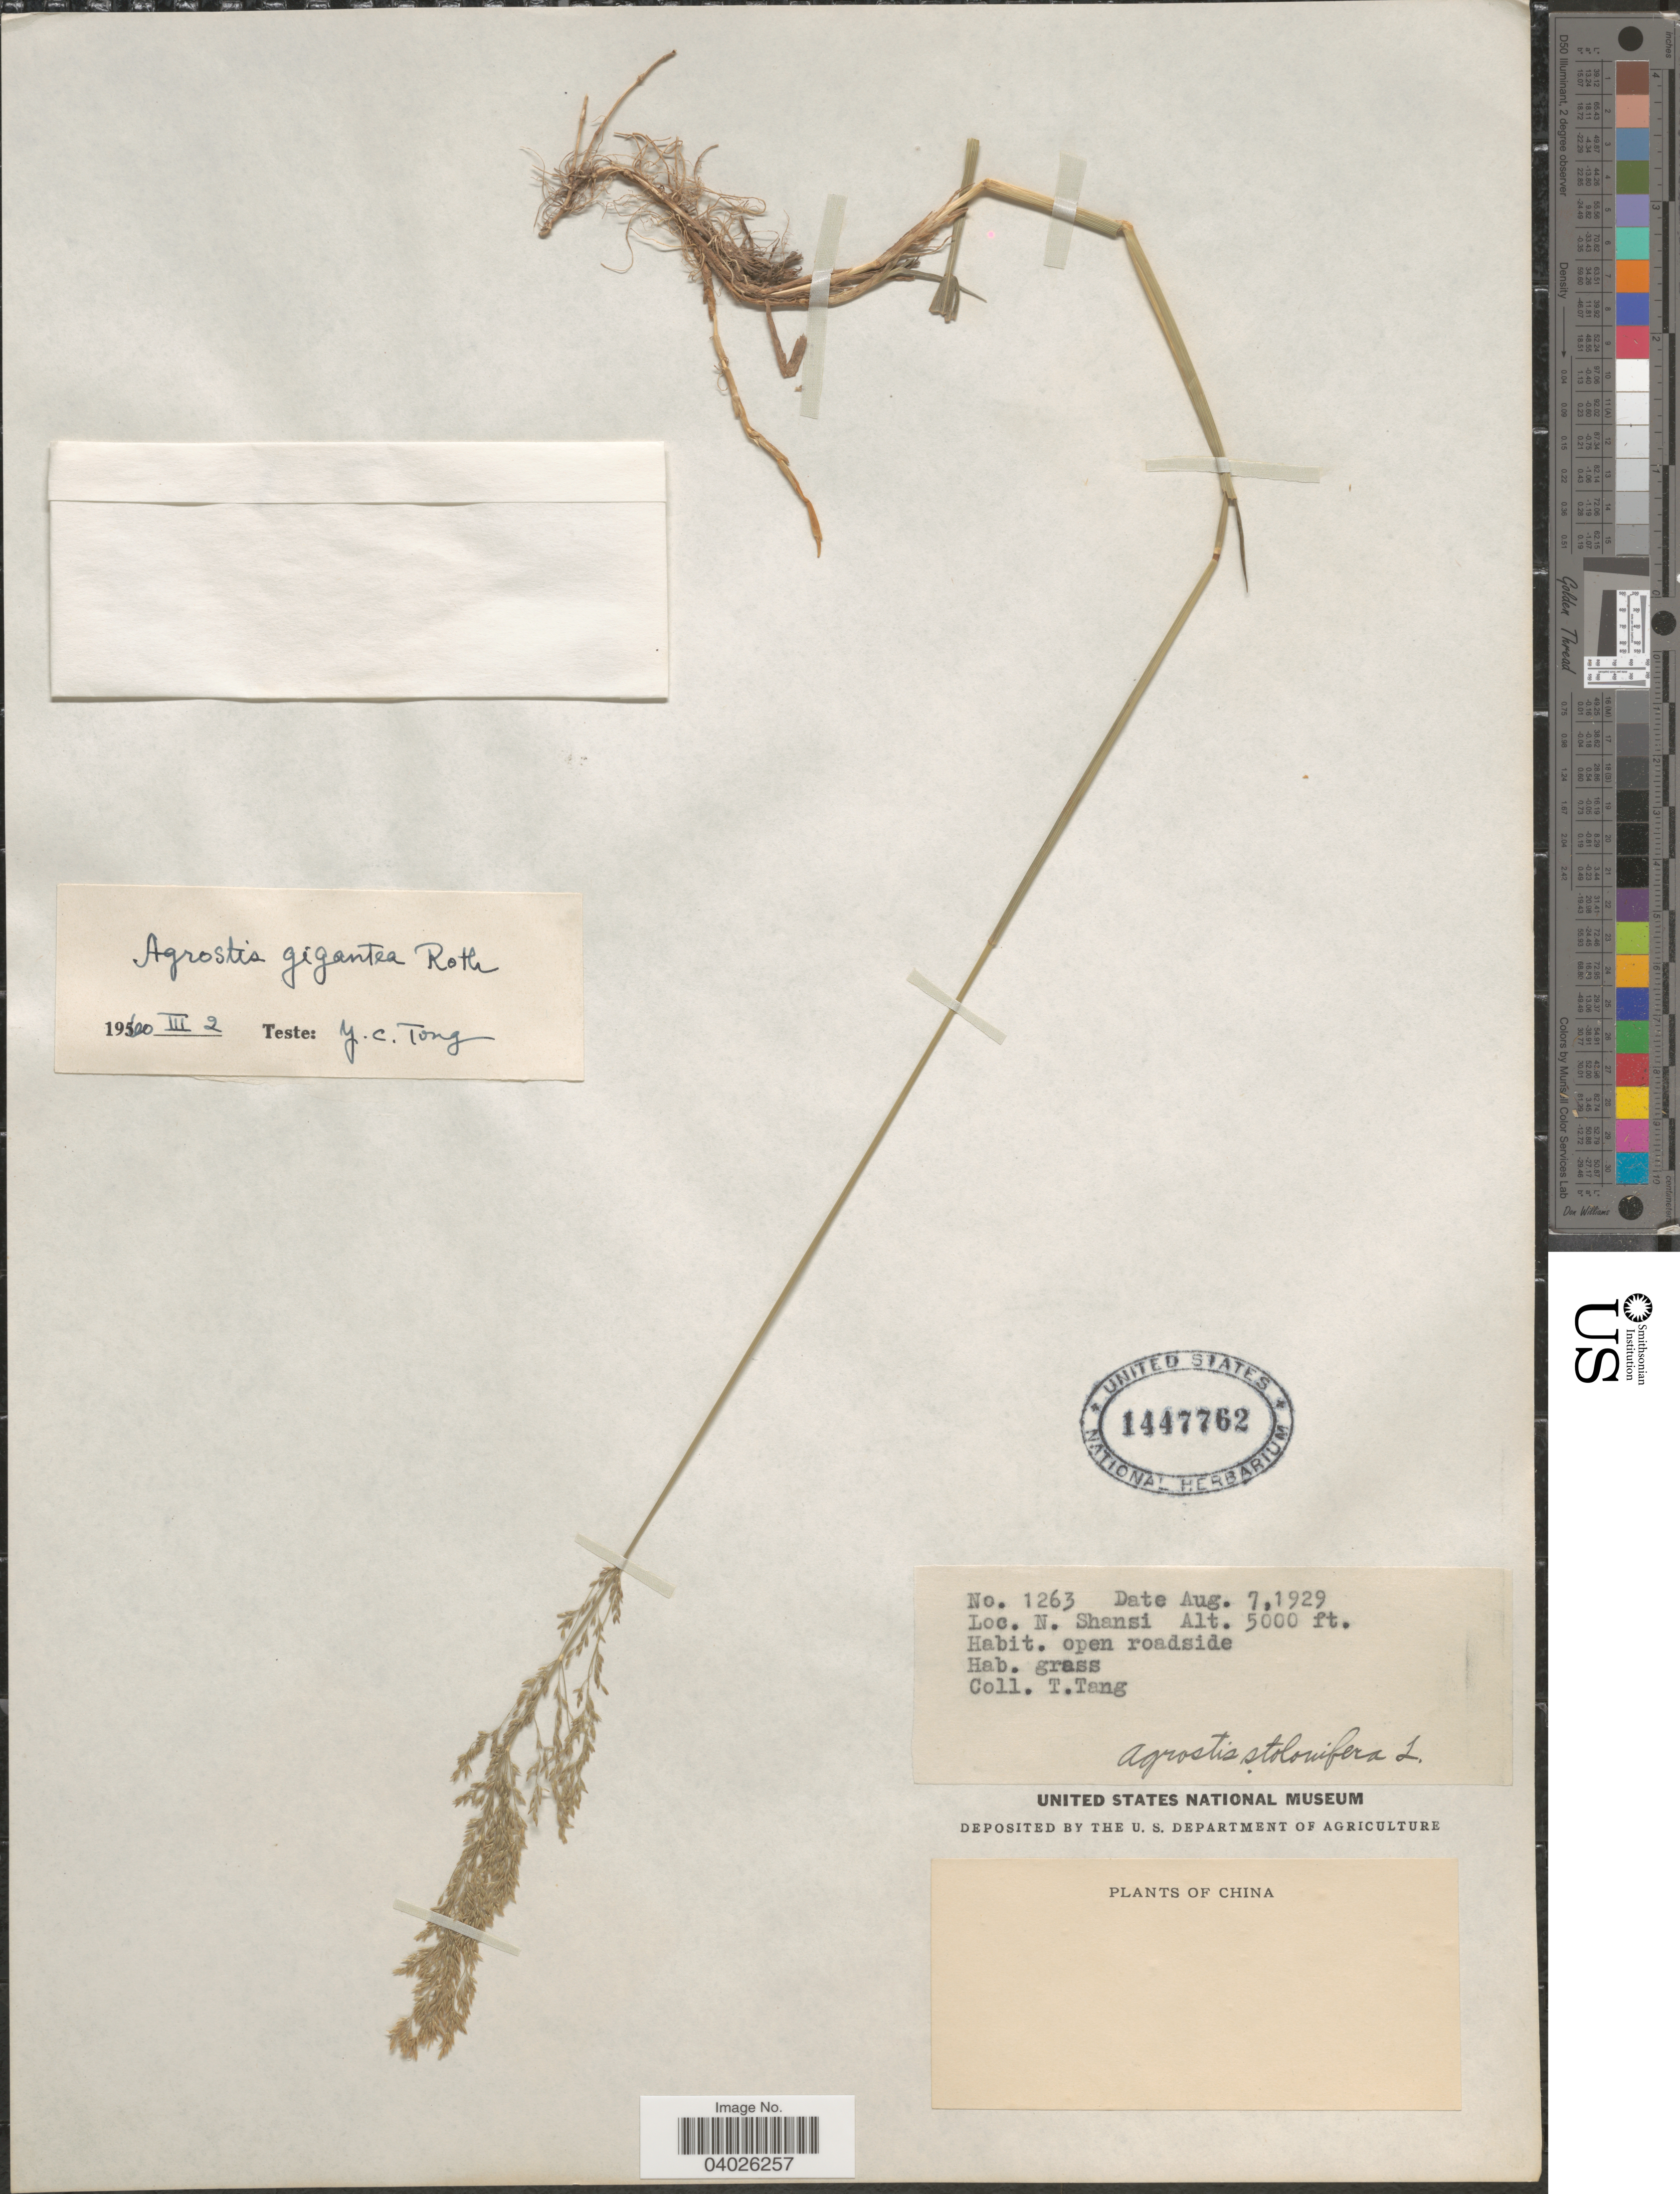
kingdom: Plantae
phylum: Tracheophyta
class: Liliopsida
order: Poales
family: Poaceae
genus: Agrostis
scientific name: Agrostis gigantea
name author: Roth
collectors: T. Tang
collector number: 1263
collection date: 1929-08-07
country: China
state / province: Shanxi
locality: N. Shansi.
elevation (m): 1524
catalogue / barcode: US 1447762